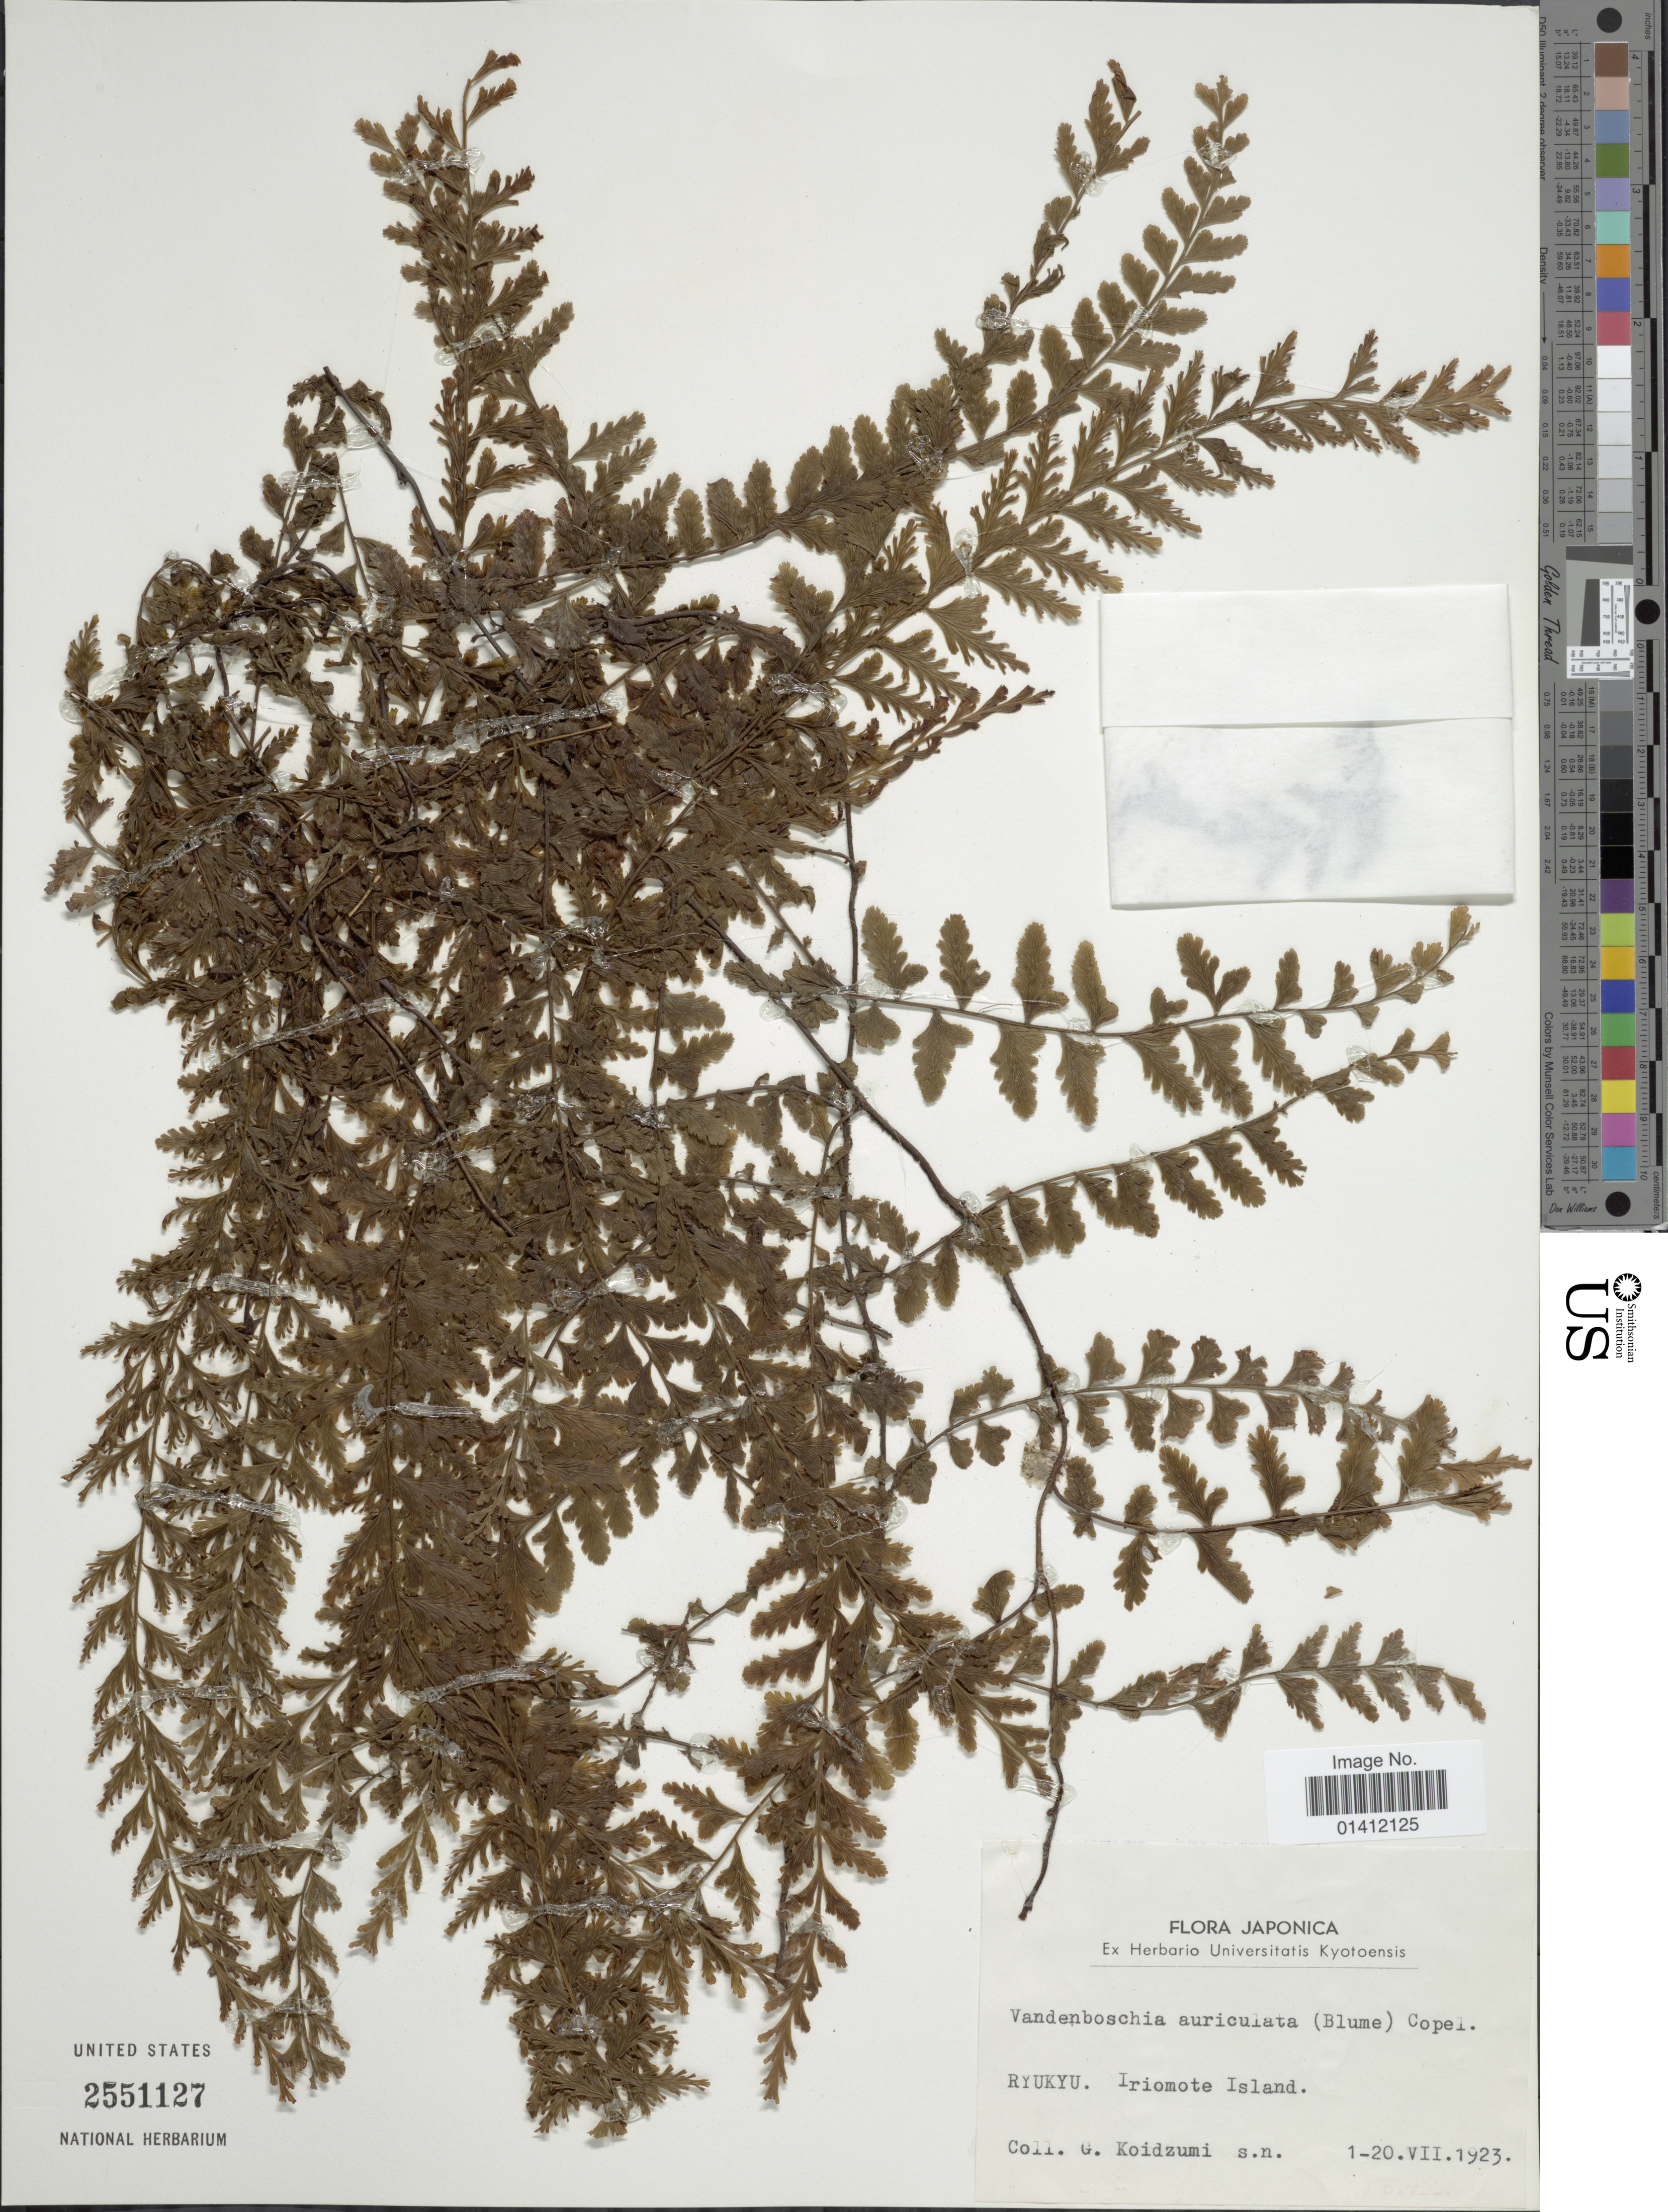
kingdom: Plantae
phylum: Tracheophyta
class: Polypodiopsida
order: Hymenophyllales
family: Hymenophyllaceae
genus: Vandenboschia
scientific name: Vandenboschia auriculata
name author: (Blume) Copel.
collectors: G. Koidzumi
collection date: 1923-07-01/1923-07-20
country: Japan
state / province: Okinawa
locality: Ryukyu, Iriomote Island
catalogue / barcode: US 2551127